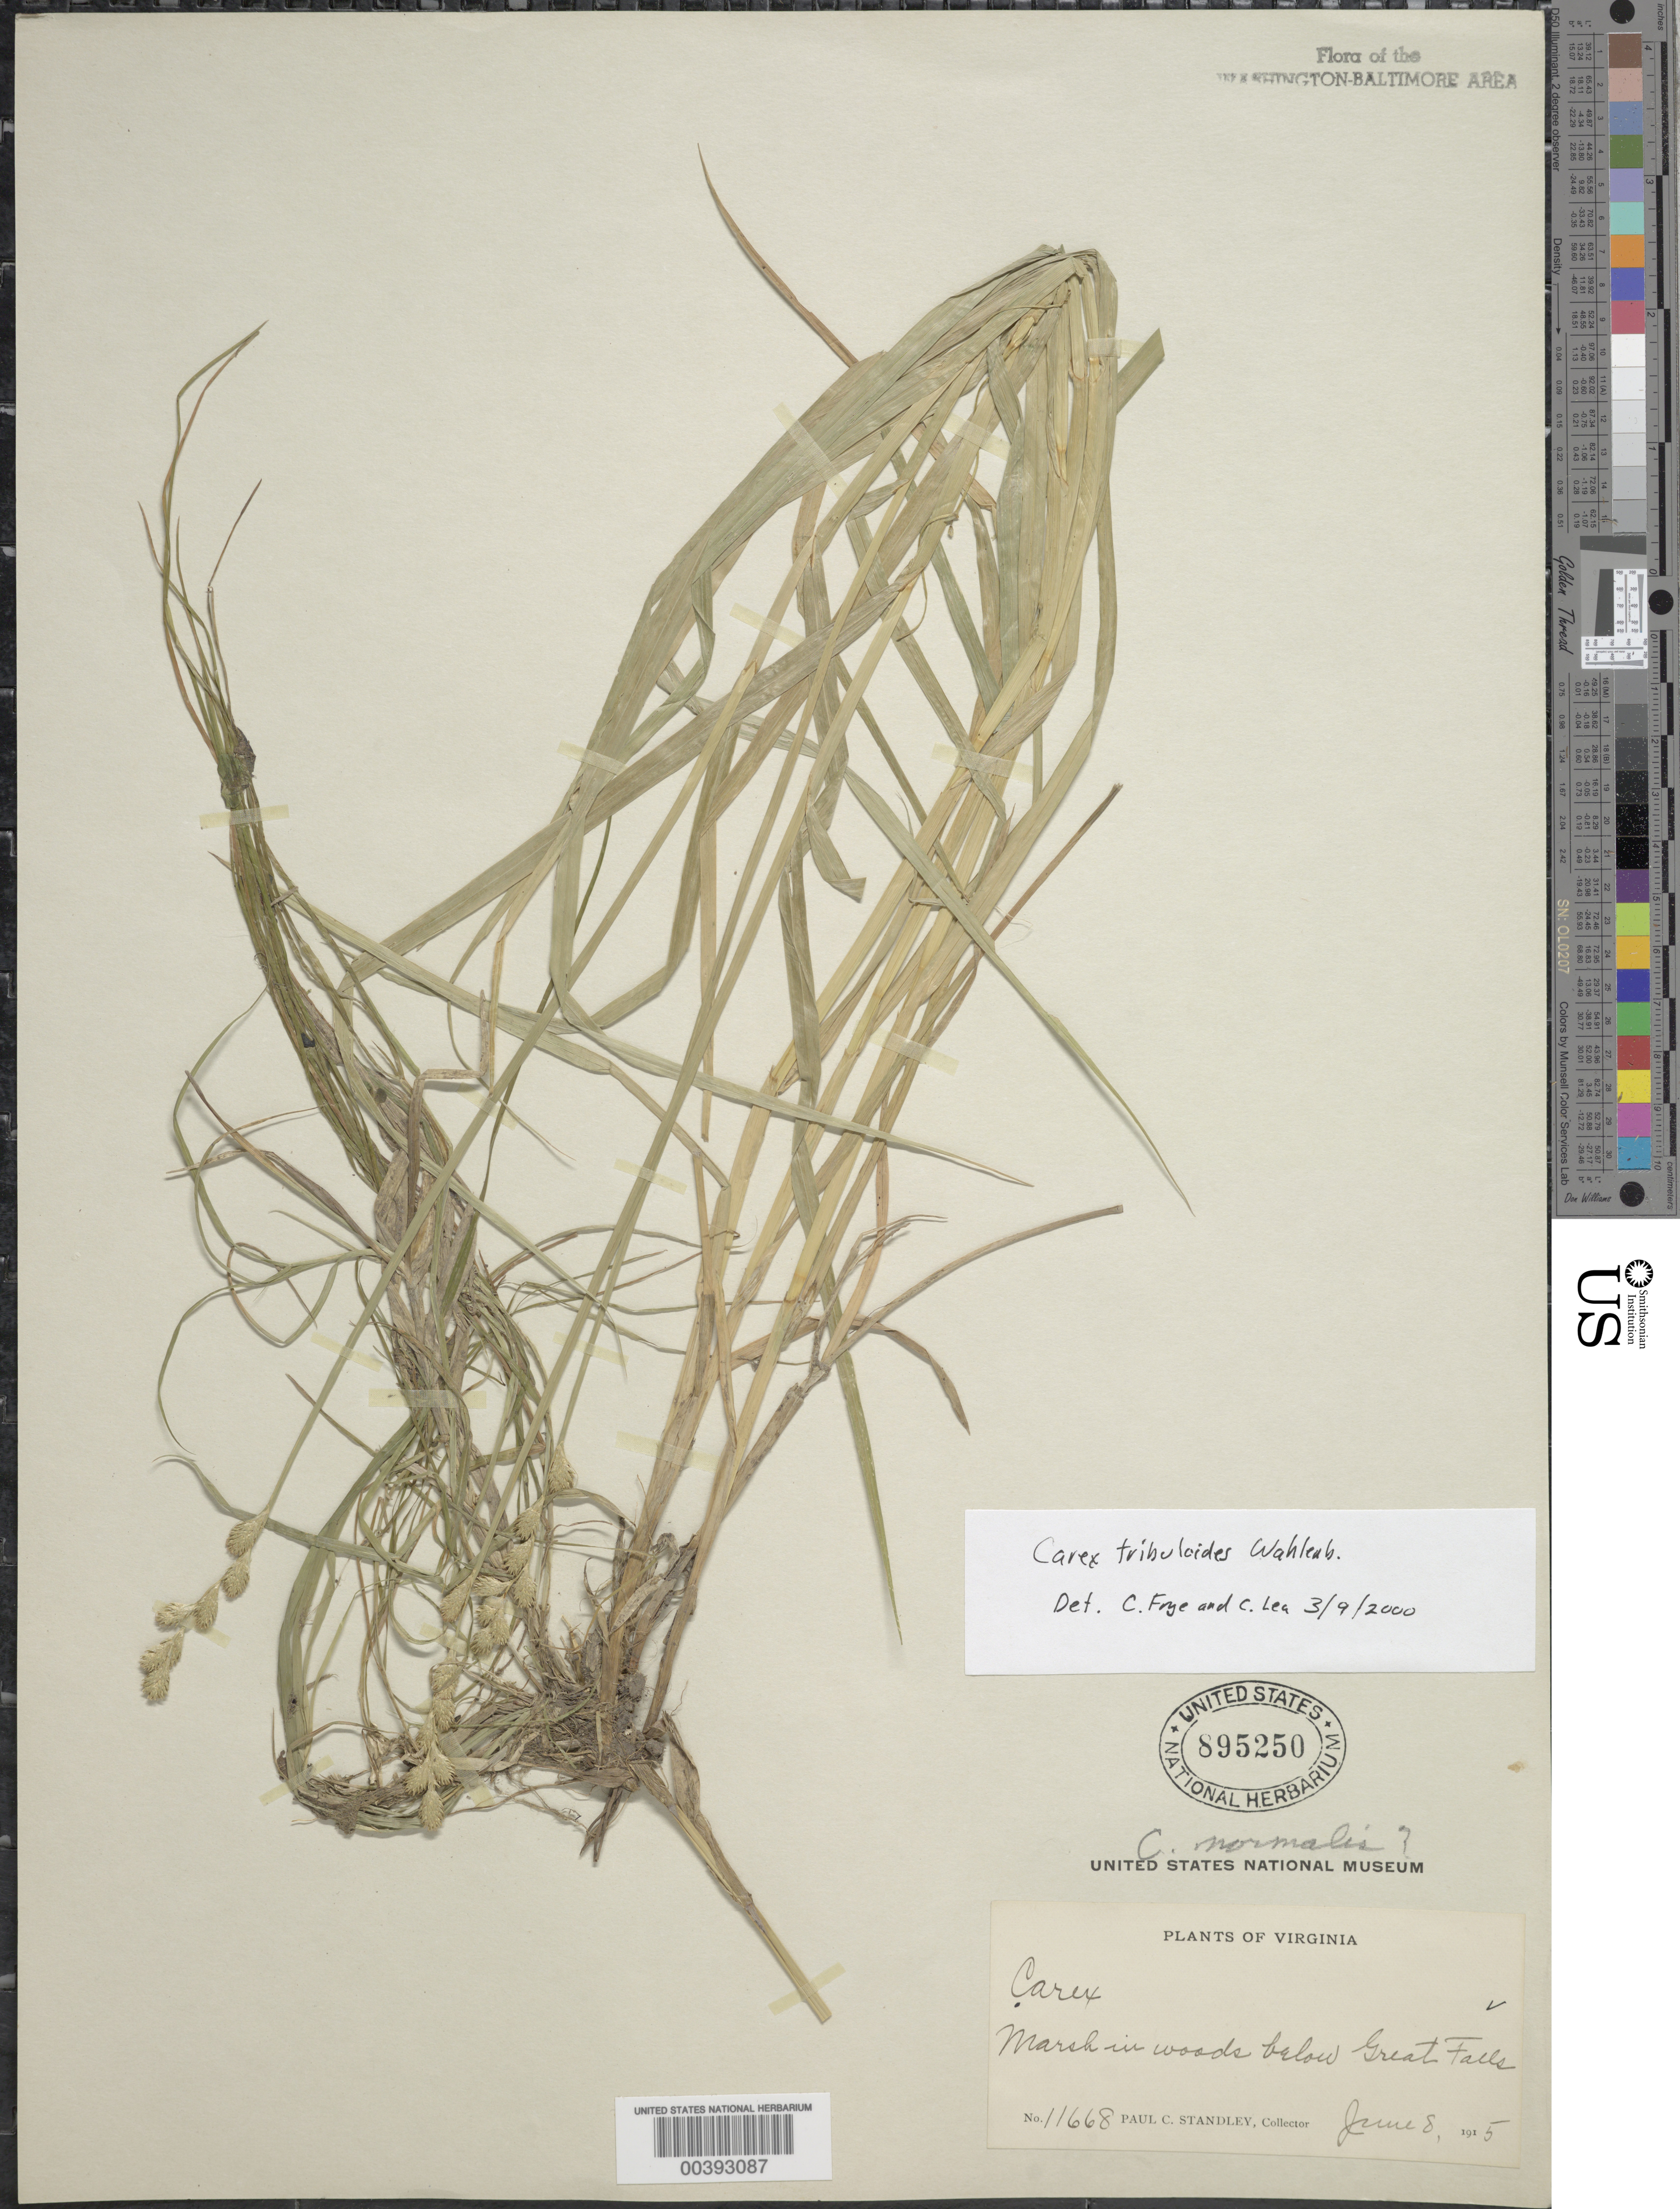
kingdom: Plantae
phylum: Tracheophyta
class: Liliopsida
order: Poales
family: Cyperaceae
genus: Carex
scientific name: Carex tribuloides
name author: Wahlenb.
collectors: P. C. Standley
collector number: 11668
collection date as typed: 08 Jun 1915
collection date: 1915-06-08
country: United States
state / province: Virginia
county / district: Fairfax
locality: Below Great Falls C. & O. Canal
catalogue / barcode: US 895250